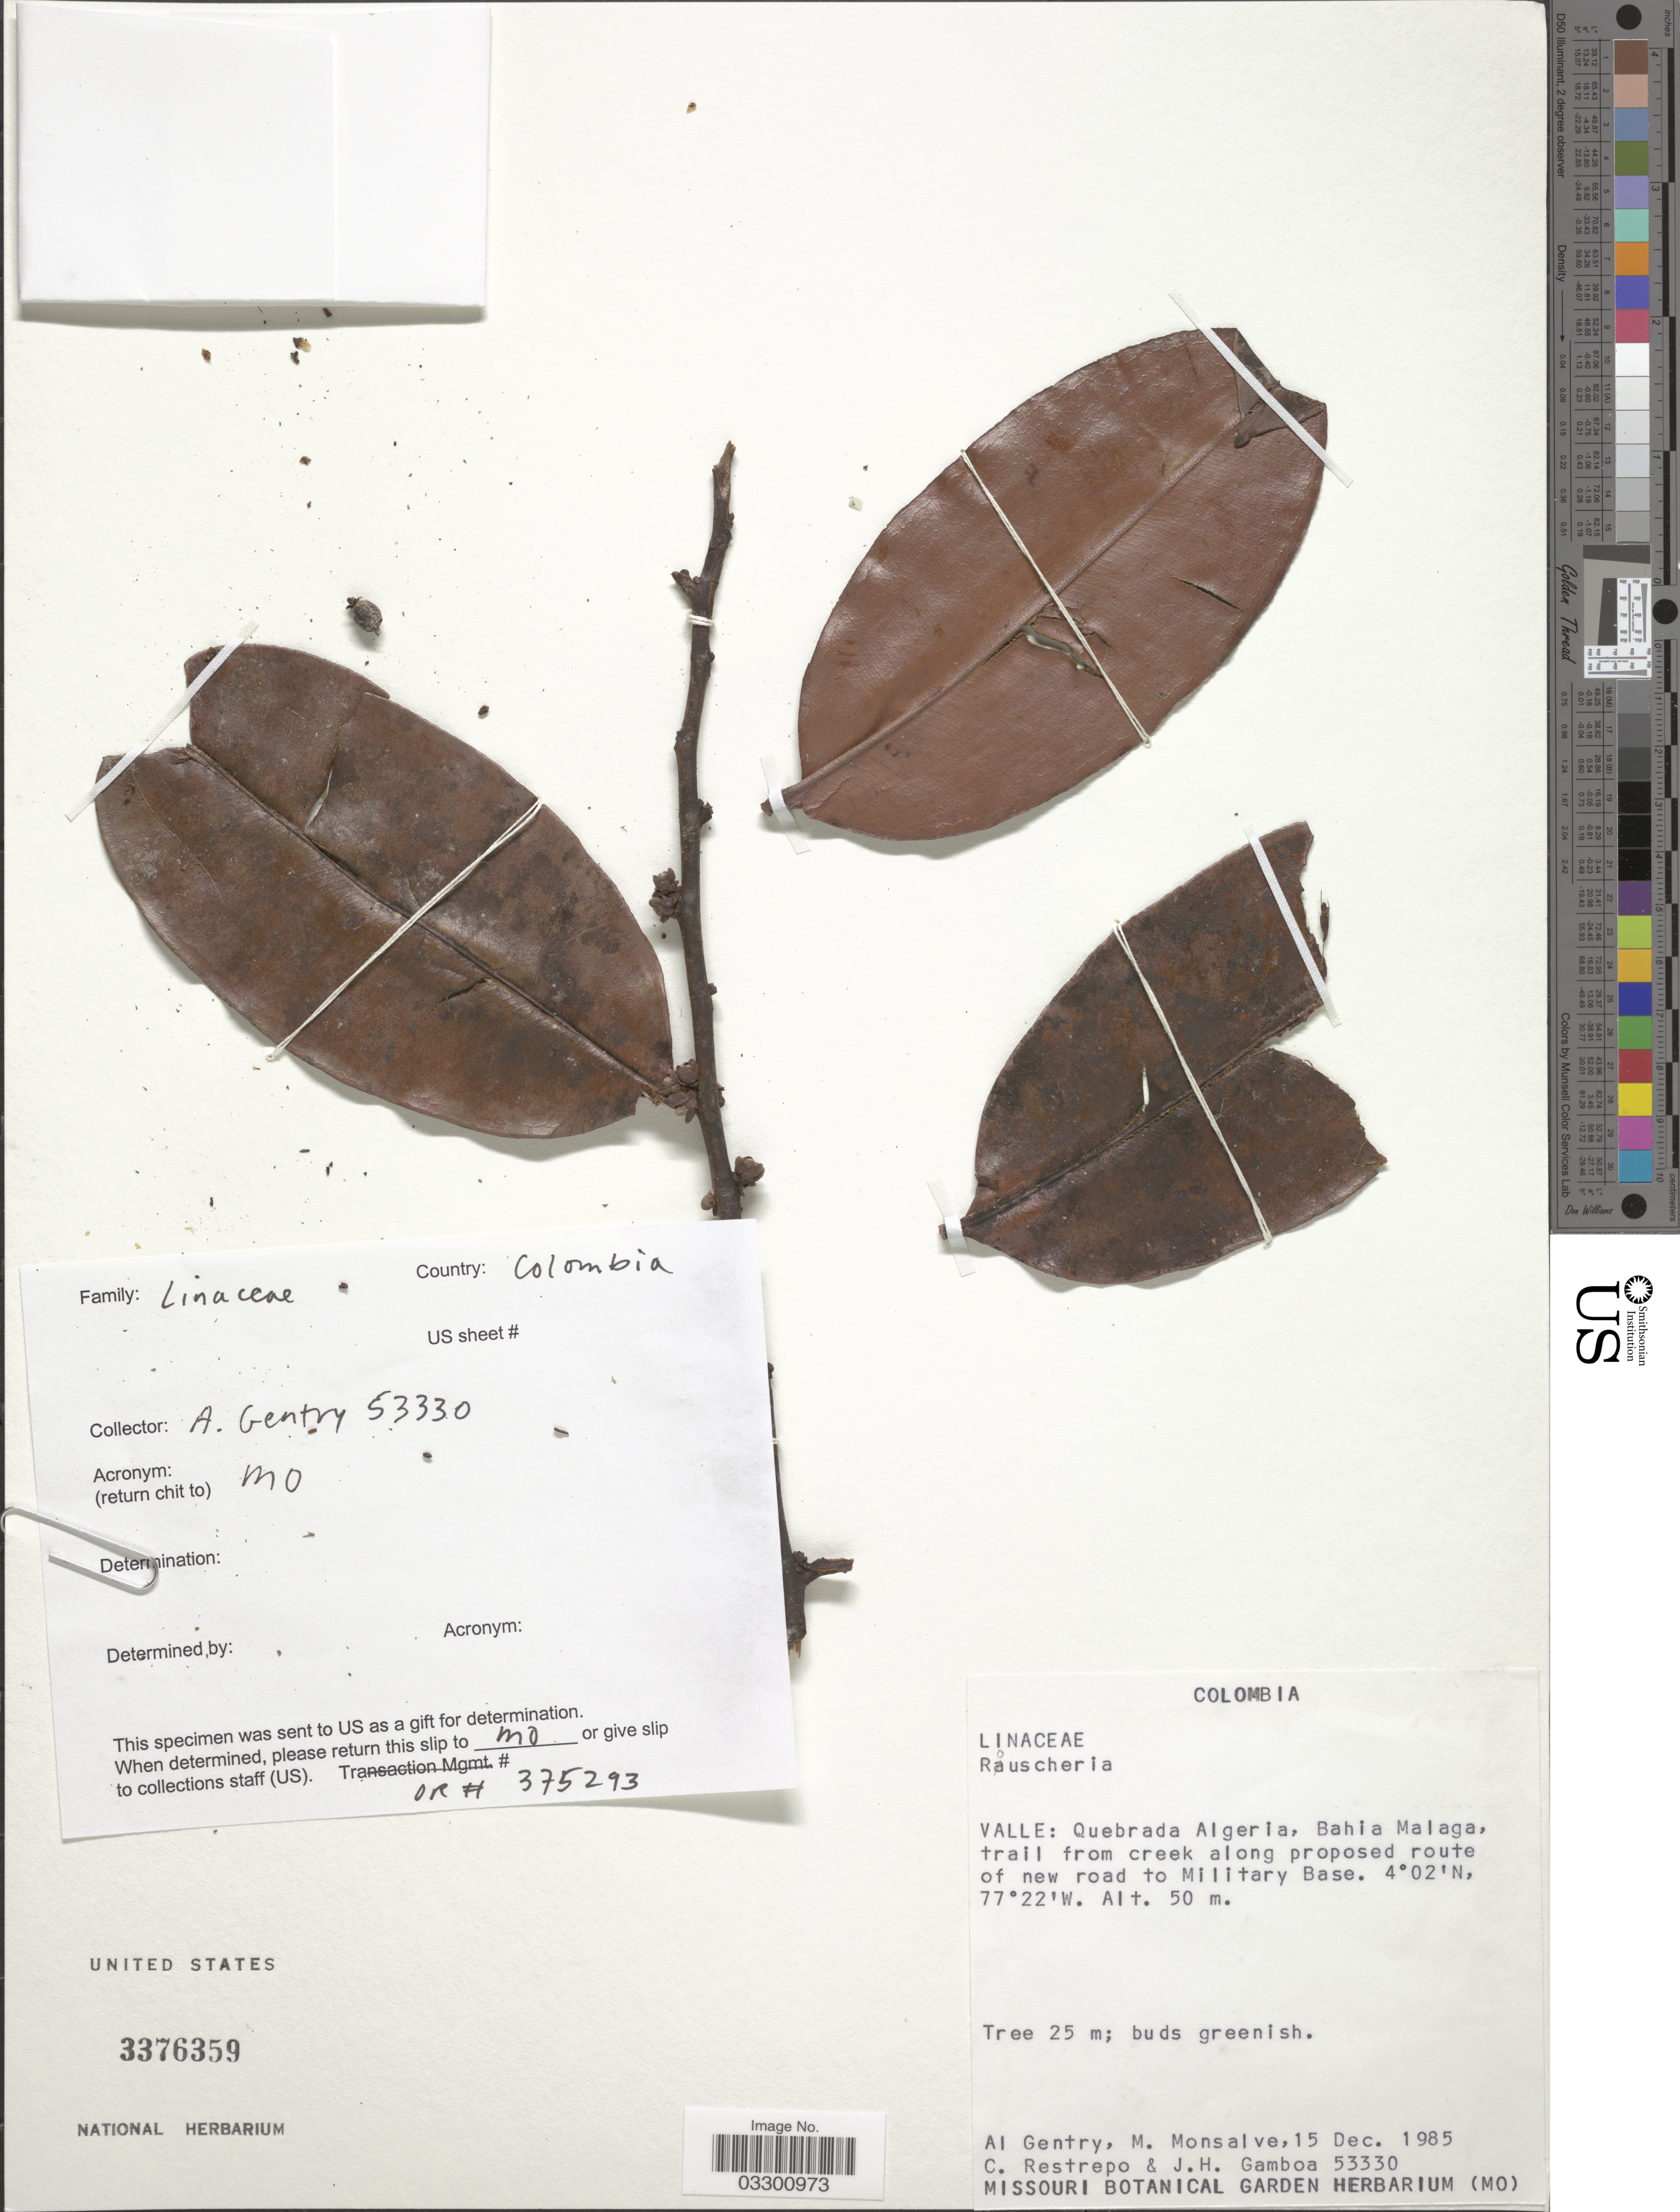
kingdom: Plantae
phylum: Tracheophyta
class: Magnoliopsida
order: Malpighiales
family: Linaceae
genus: Roucheria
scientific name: Roucheria sp.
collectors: A. H. Gentry, M. Monsalve, C. Restrepo & J. Gamboa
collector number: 53330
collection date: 1985-12-15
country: Colombia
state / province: Valle del Cauca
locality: Valle: Quebrada Alegria, Bahia Malaga, trail from creek along proposed route of new road to Military Base.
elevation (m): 50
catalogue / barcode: US 3376359